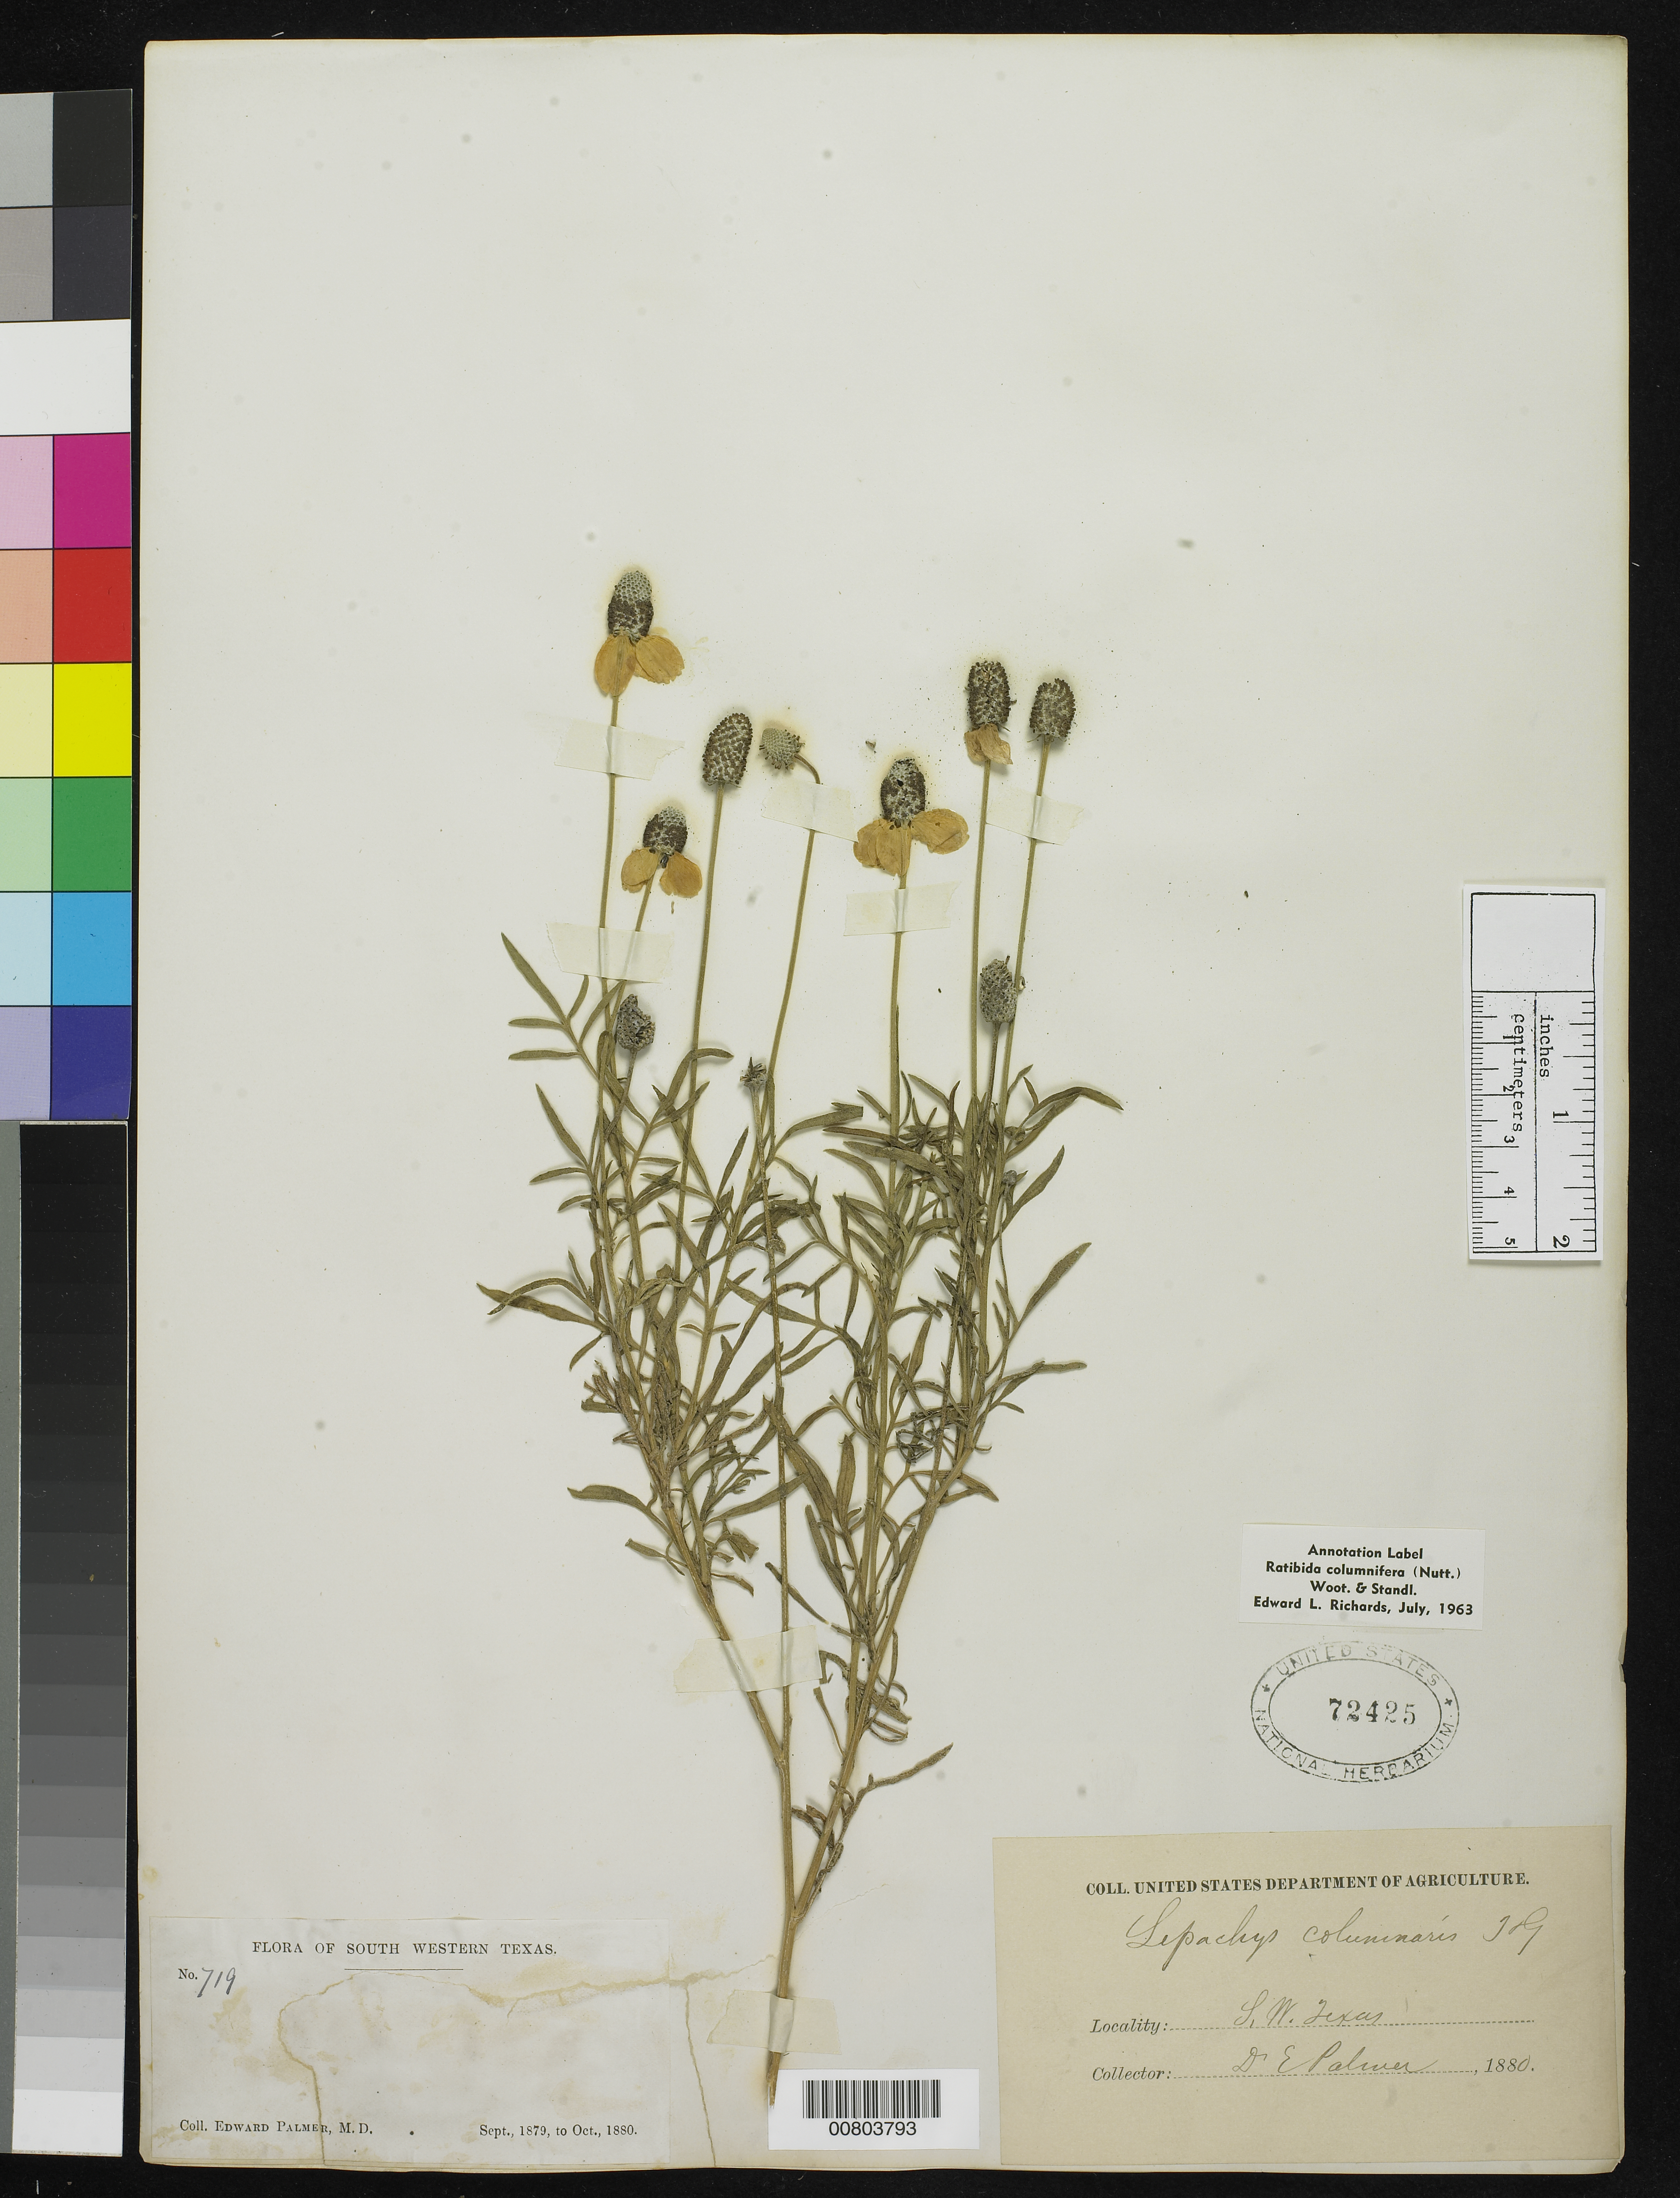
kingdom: Plantae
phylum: Tracheophyta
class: Magnoliopsida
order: Asterales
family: Asteraceae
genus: Ratibida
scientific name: Ratibida columnaris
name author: (Pursh) D. Don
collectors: E. Palmer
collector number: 719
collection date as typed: Jan 1880 to -- Oct 1880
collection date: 1880-01/1880-10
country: United States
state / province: Texas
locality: SW Texas.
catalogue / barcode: US 72425